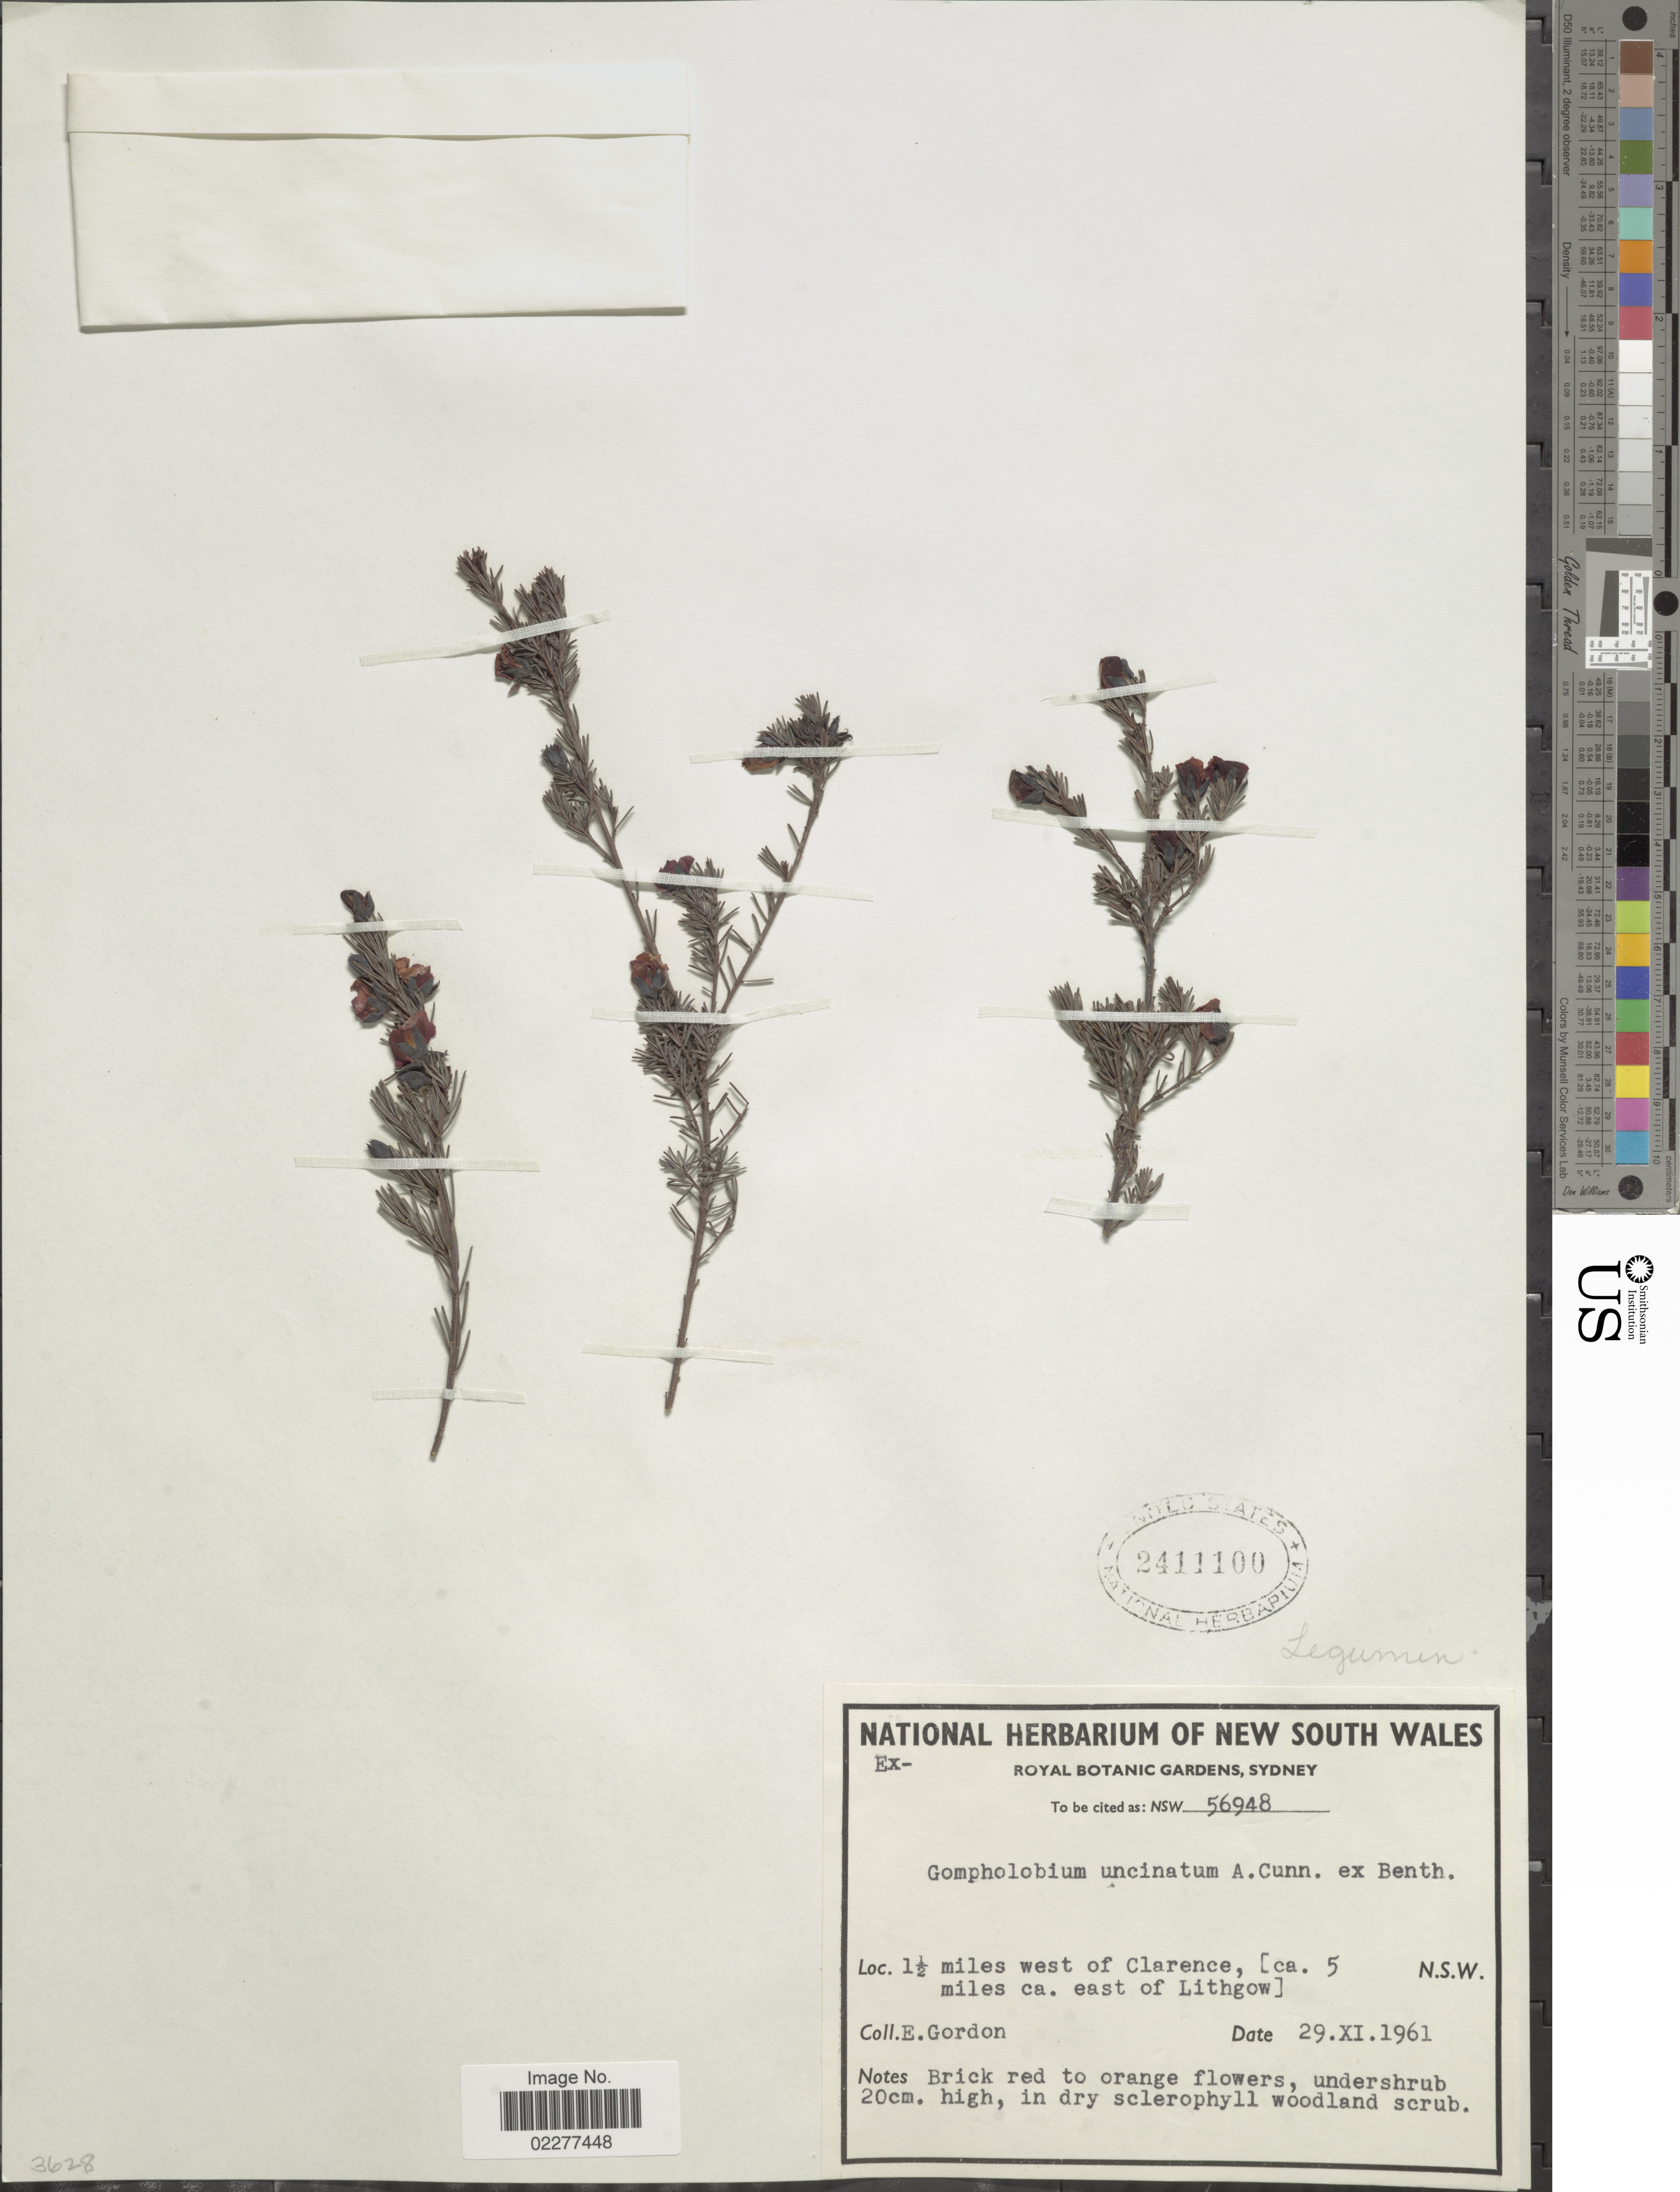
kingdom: Plantae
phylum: Tracheophyta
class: Magnoliopsida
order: Fabales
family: Fabaceae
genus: Gompholobium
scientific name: Gompholobium uncinatum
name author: Benth.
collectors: E. Gordon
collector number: NSW 56948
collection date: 1961-11-29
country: Australia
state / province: New South Wales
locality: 1½ miles west of Clarence, [ca. 5 miles ca east of Lithgow]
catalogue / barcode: US 2411100